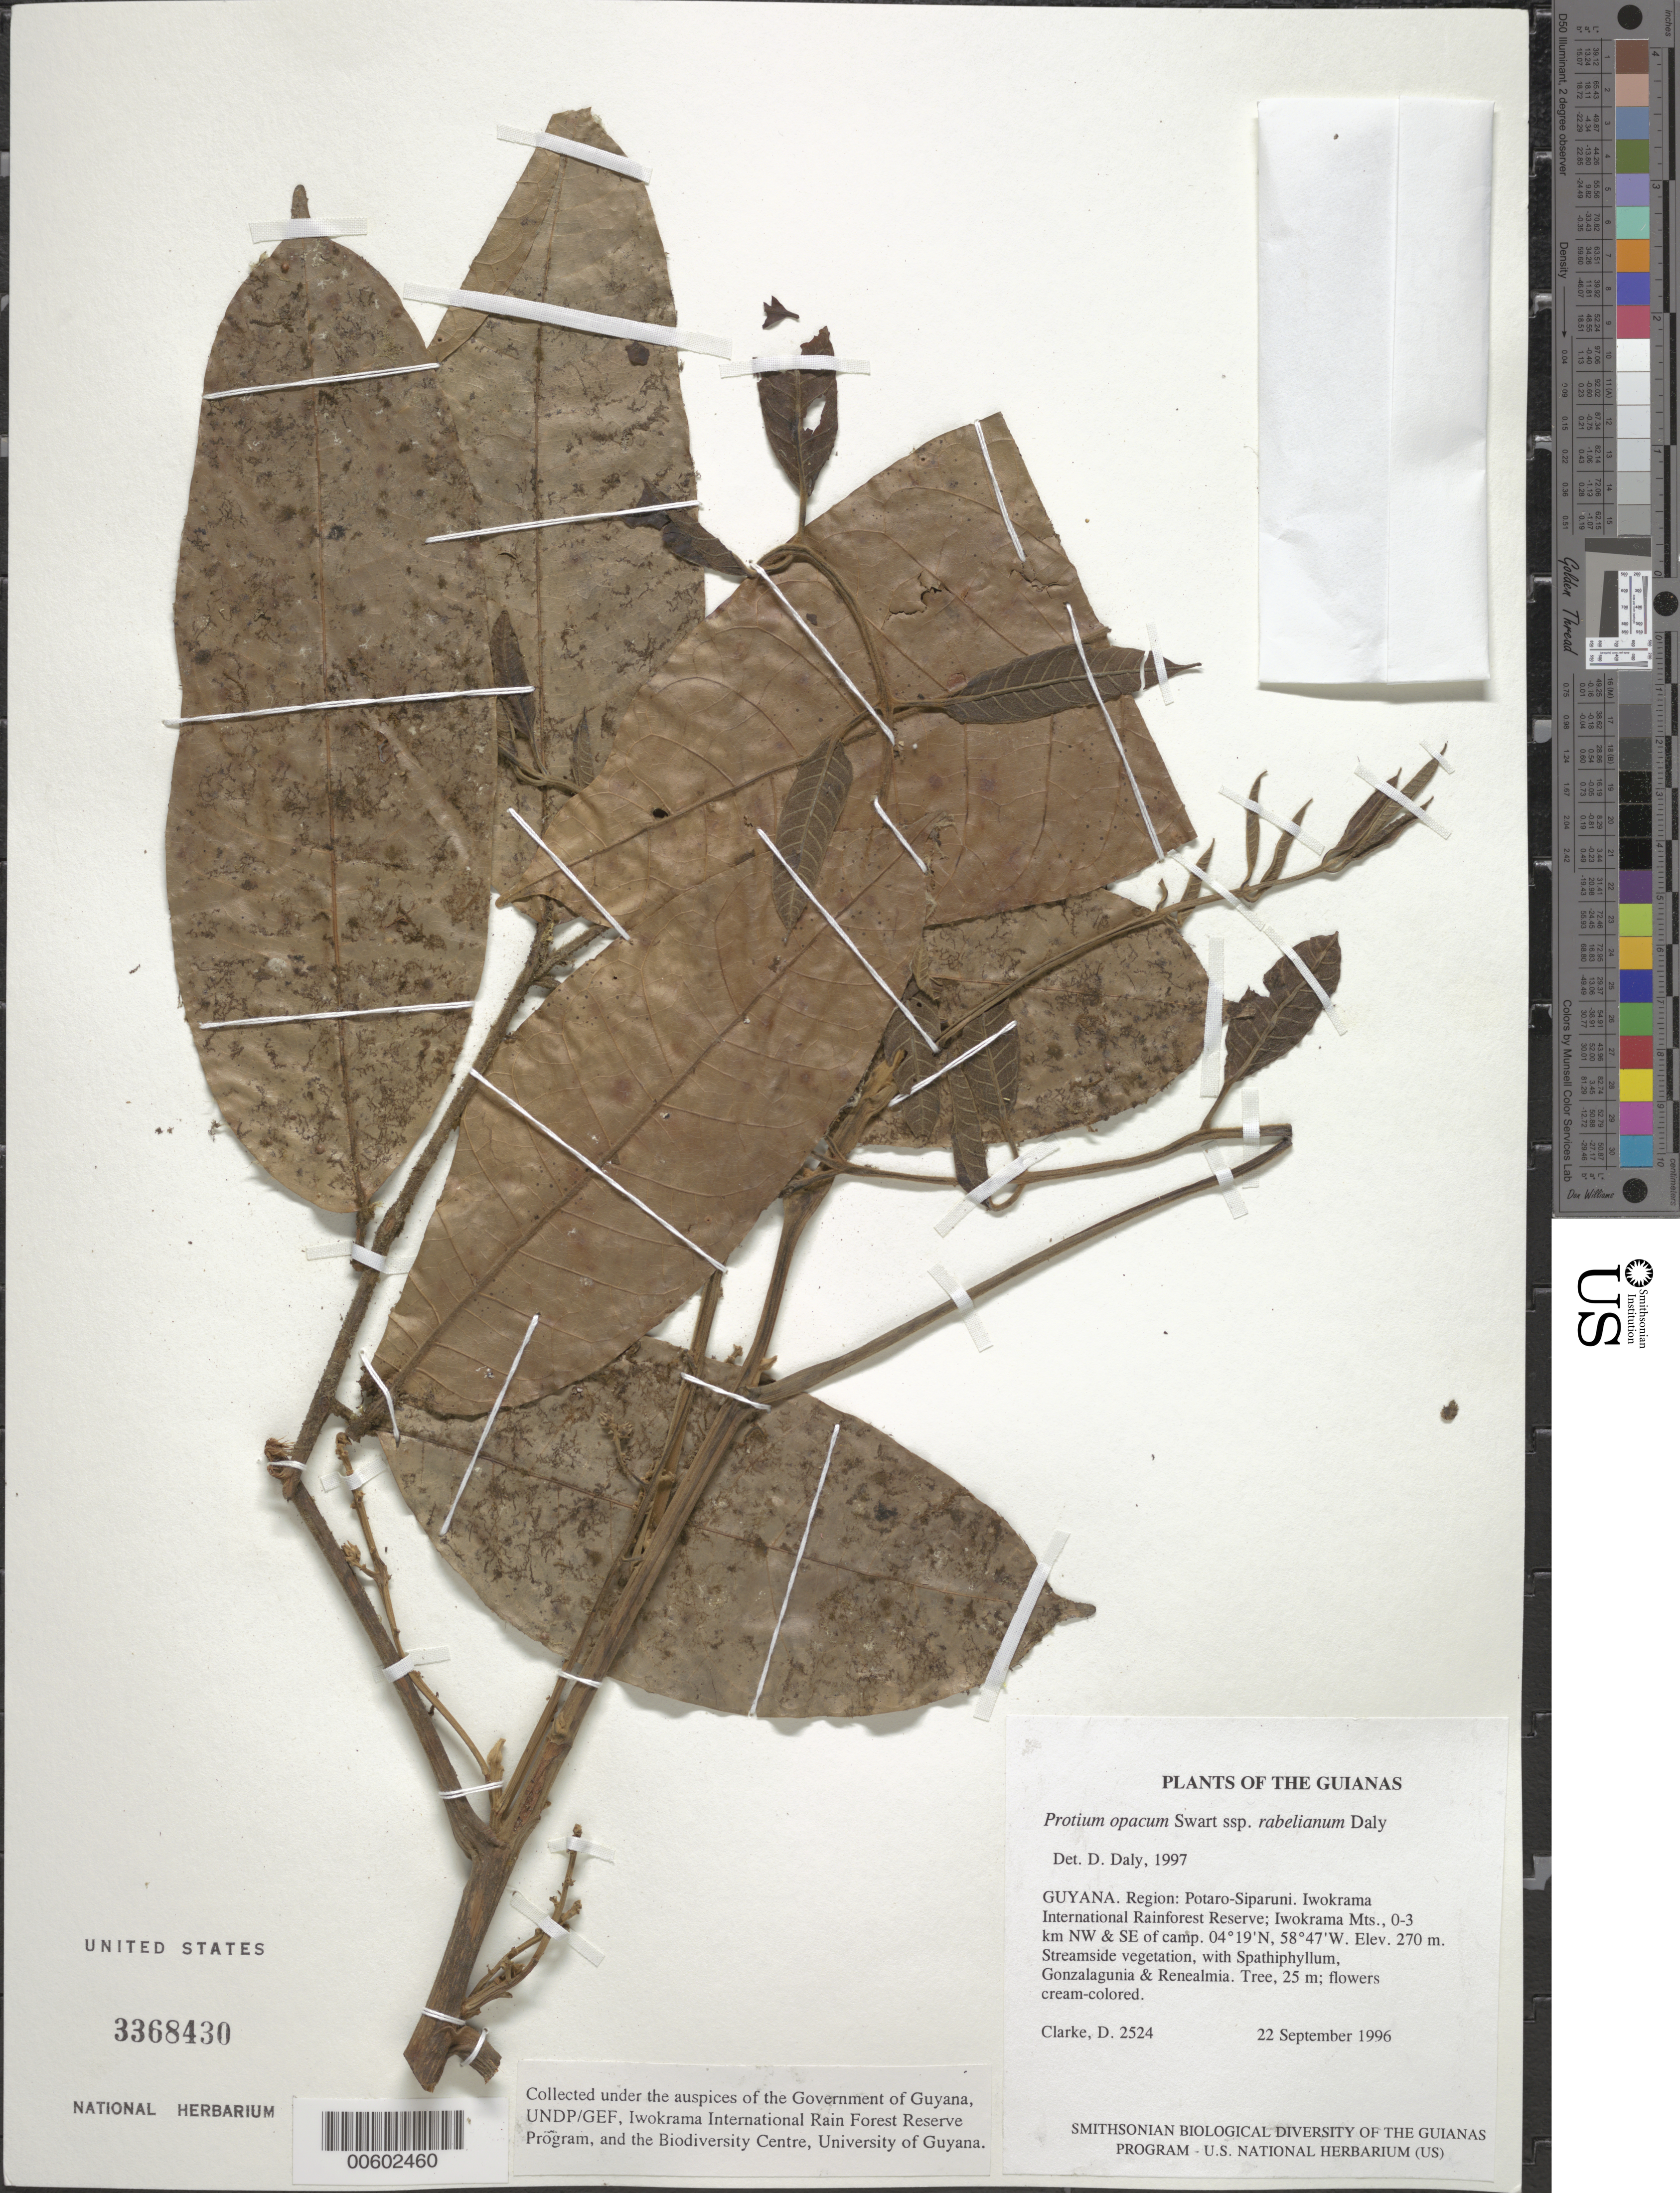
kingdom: Plantae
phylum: Tracheophyta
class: Magnoliopsida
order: Sapindales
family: Burseraceae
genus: Protium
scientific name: Protium opacum subsp. rabelianum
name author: Daly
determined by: Daly, D. C.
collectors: H. D. Clarke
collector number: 2524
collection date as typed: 22 September 1996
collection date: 1996-09-22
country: Guyana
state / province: Potaro-Siparuni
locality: Iwokrama International Rainforest Reserve; Iwokrama Mts., 0-3 km NW & SE of camp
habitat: Streamside vegetation, with Spathiphyllum, Gonzalagunia & Renealmia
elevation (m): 270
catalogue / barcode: US 3368430